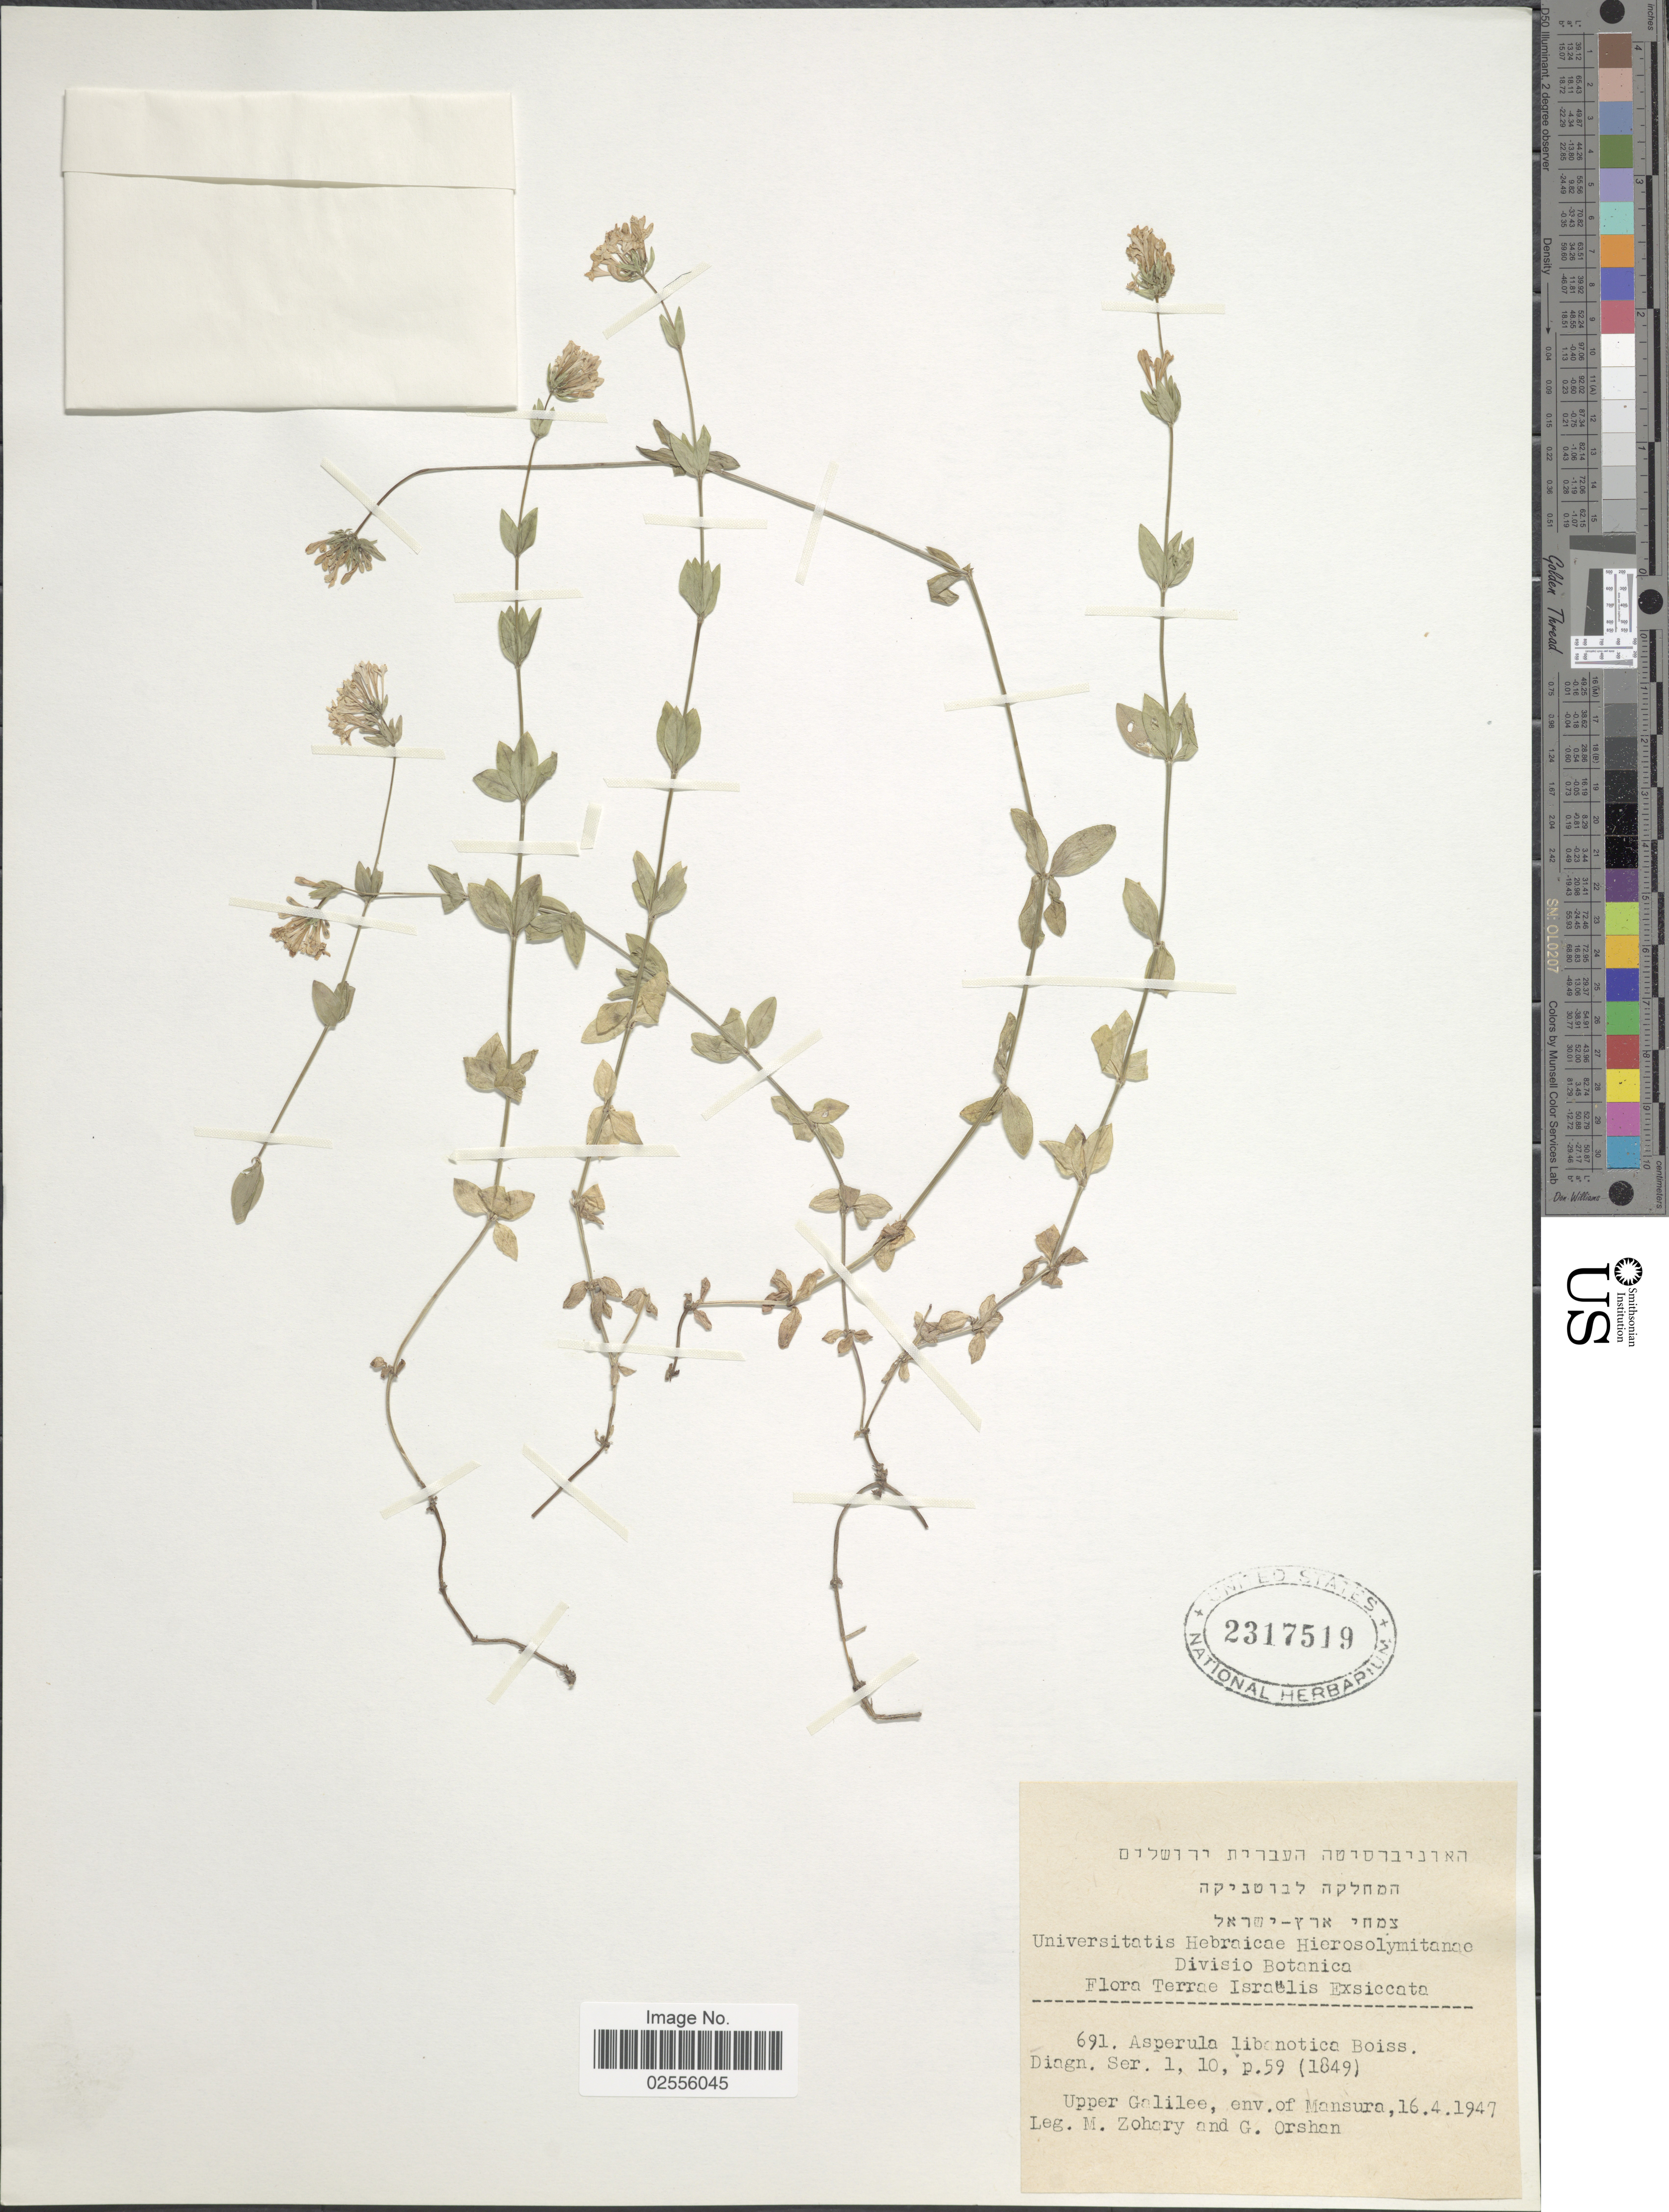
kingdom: Plantae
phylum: Tracheophyta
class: Magnoliopsida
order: Gentianales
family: Rubiaceae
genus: Asperula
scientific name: Asperula libanotica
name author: Boiss.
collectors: M. Zohary & G. Orshan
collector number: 691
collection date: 1947-04-16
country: Israel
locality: Upper Galilee, env. of Mansura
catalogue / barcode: US 2317519